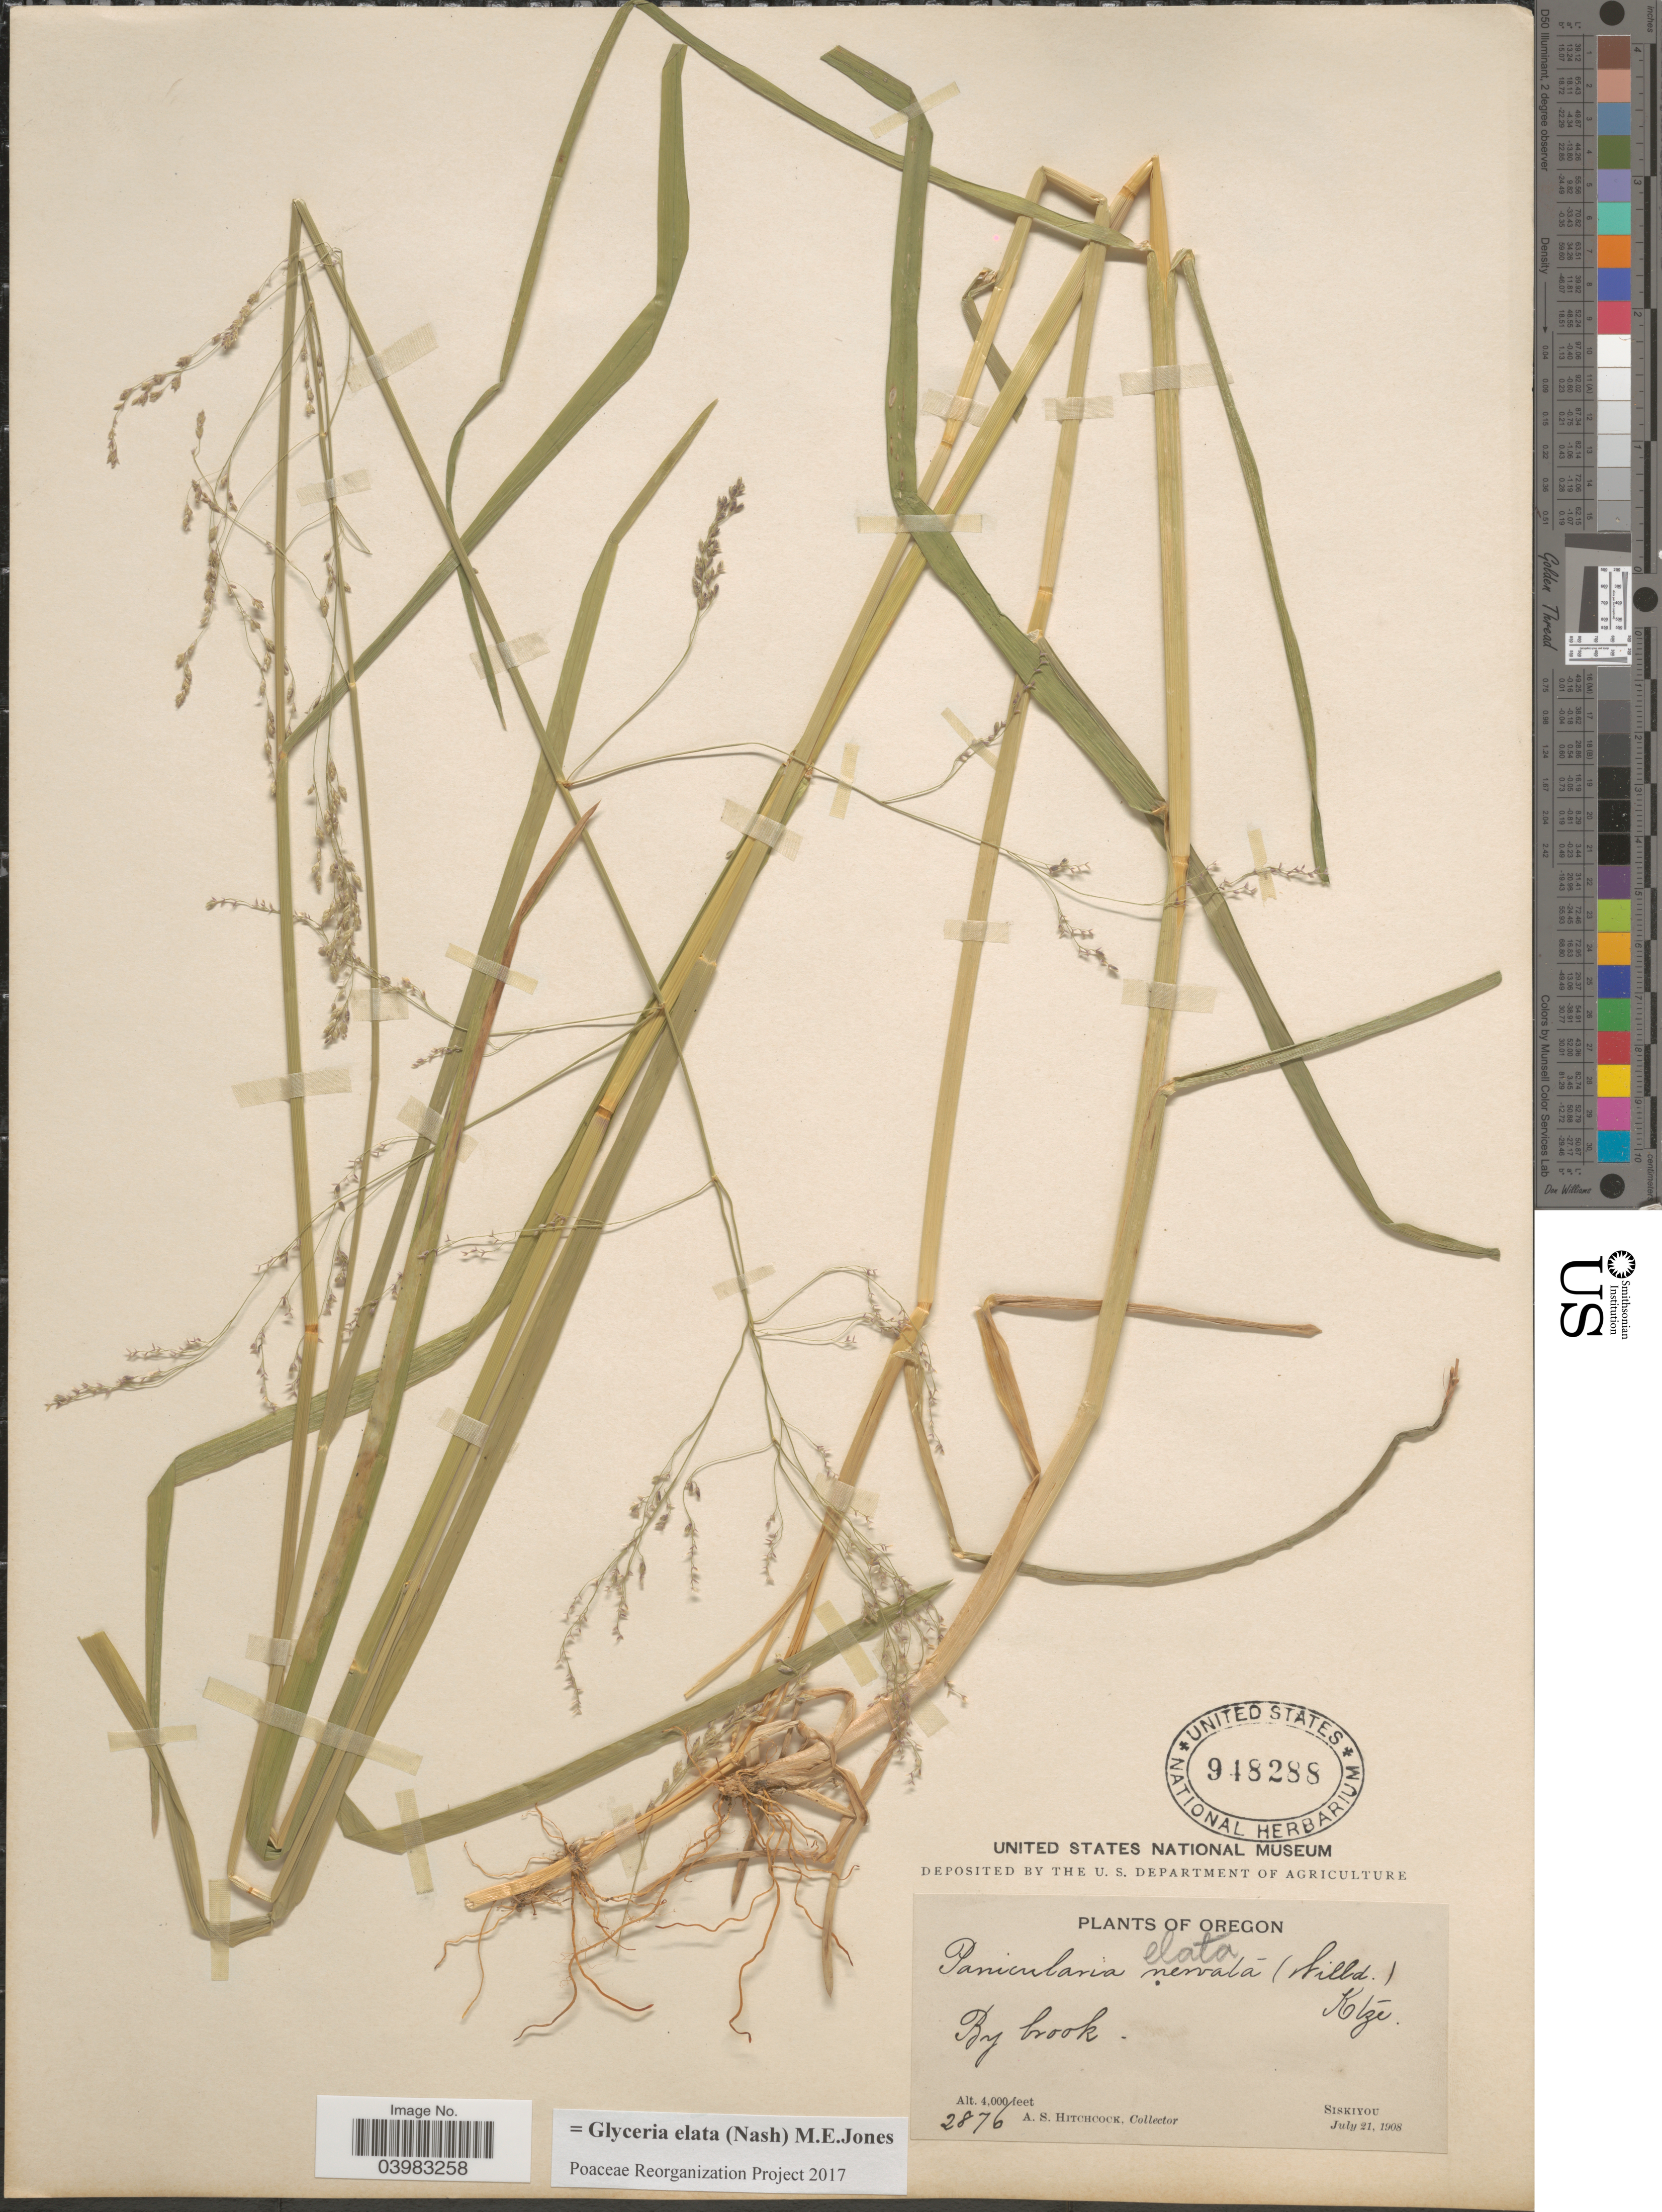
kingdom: Plantae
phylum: Tracheophyta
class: Liliopsida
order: Poales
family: Poaceae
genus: Glyceria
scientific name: Glyceria elata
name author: (Nash) M.E. Jones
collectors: A. S. Hitchcock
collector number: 2876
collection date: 1908-07-21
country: United States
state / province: Oregon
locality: By brook. Siskiyou.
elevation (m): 1219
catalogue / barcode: US 948288